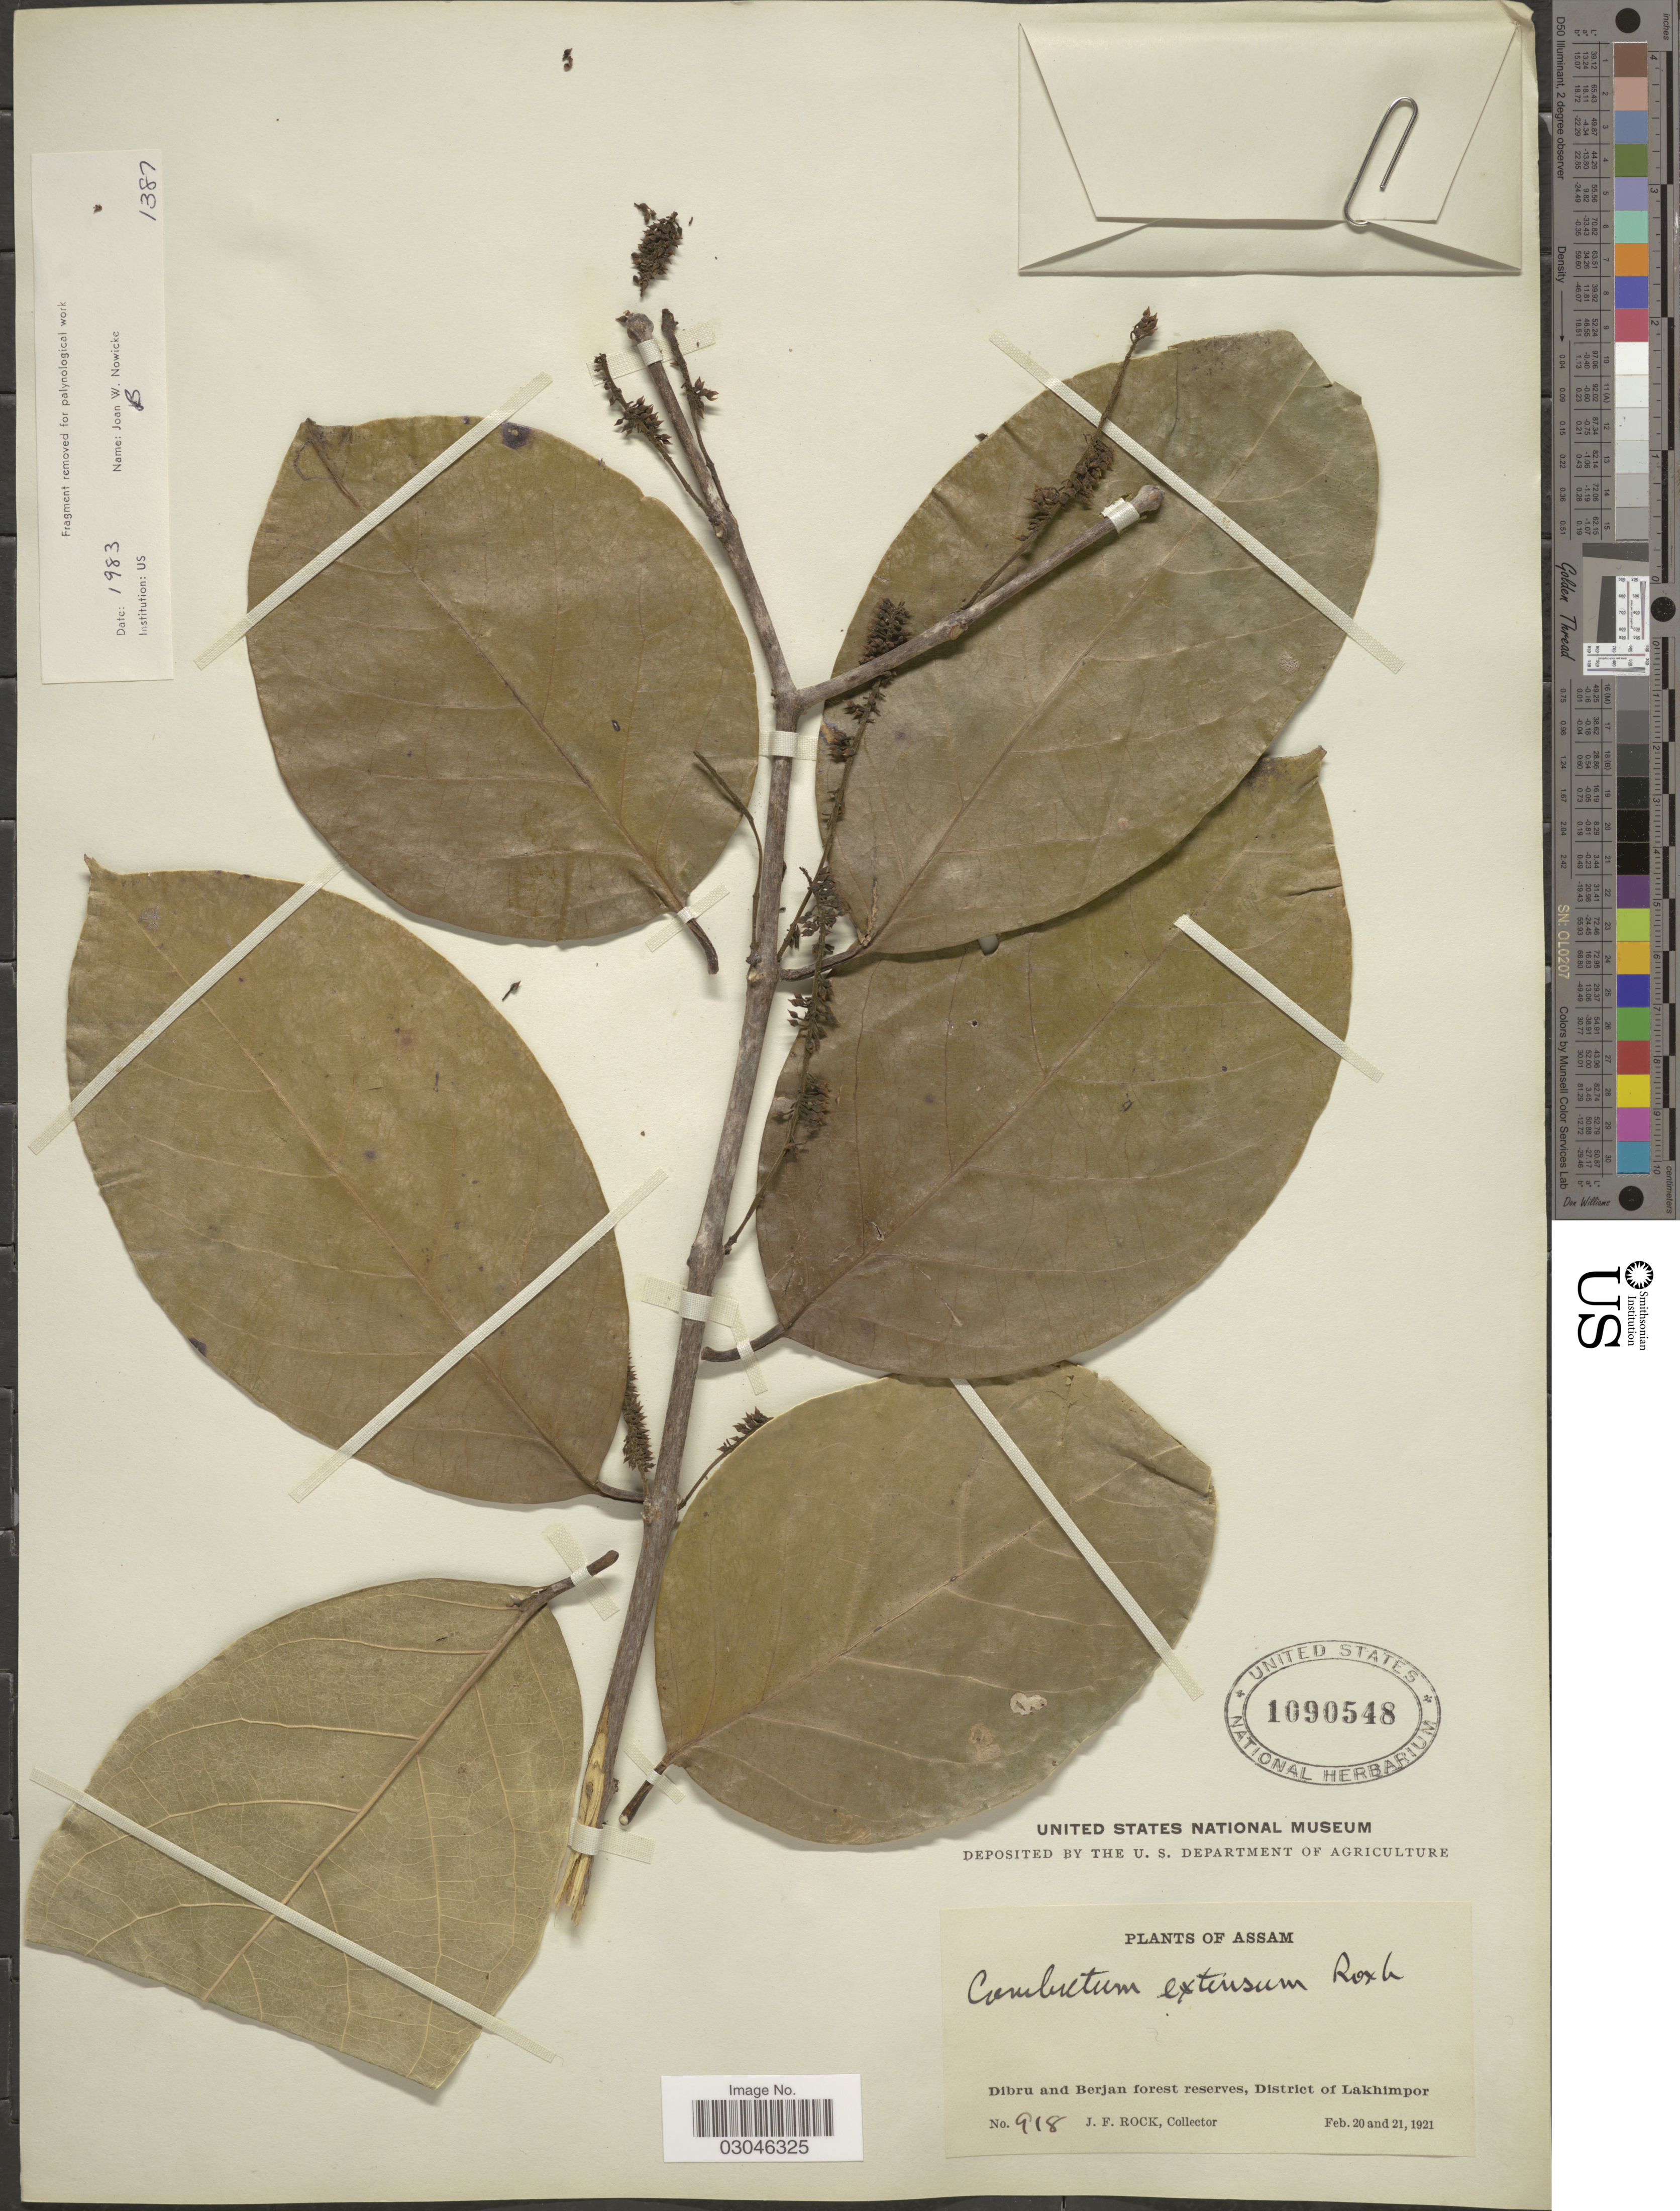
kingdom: Plantae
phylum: Tracheophyta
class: Magnoliopsida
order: Myrtales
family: Combretaceae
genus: Combretum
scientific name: Combretum extensum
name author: Roxb.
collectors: J. Rock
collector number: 918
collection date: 1921-02-20/1921-02-21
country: India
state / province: Assam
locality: Dibru and Berjan forest reserves, District of Lakhimpor.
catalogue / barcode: US 1090548